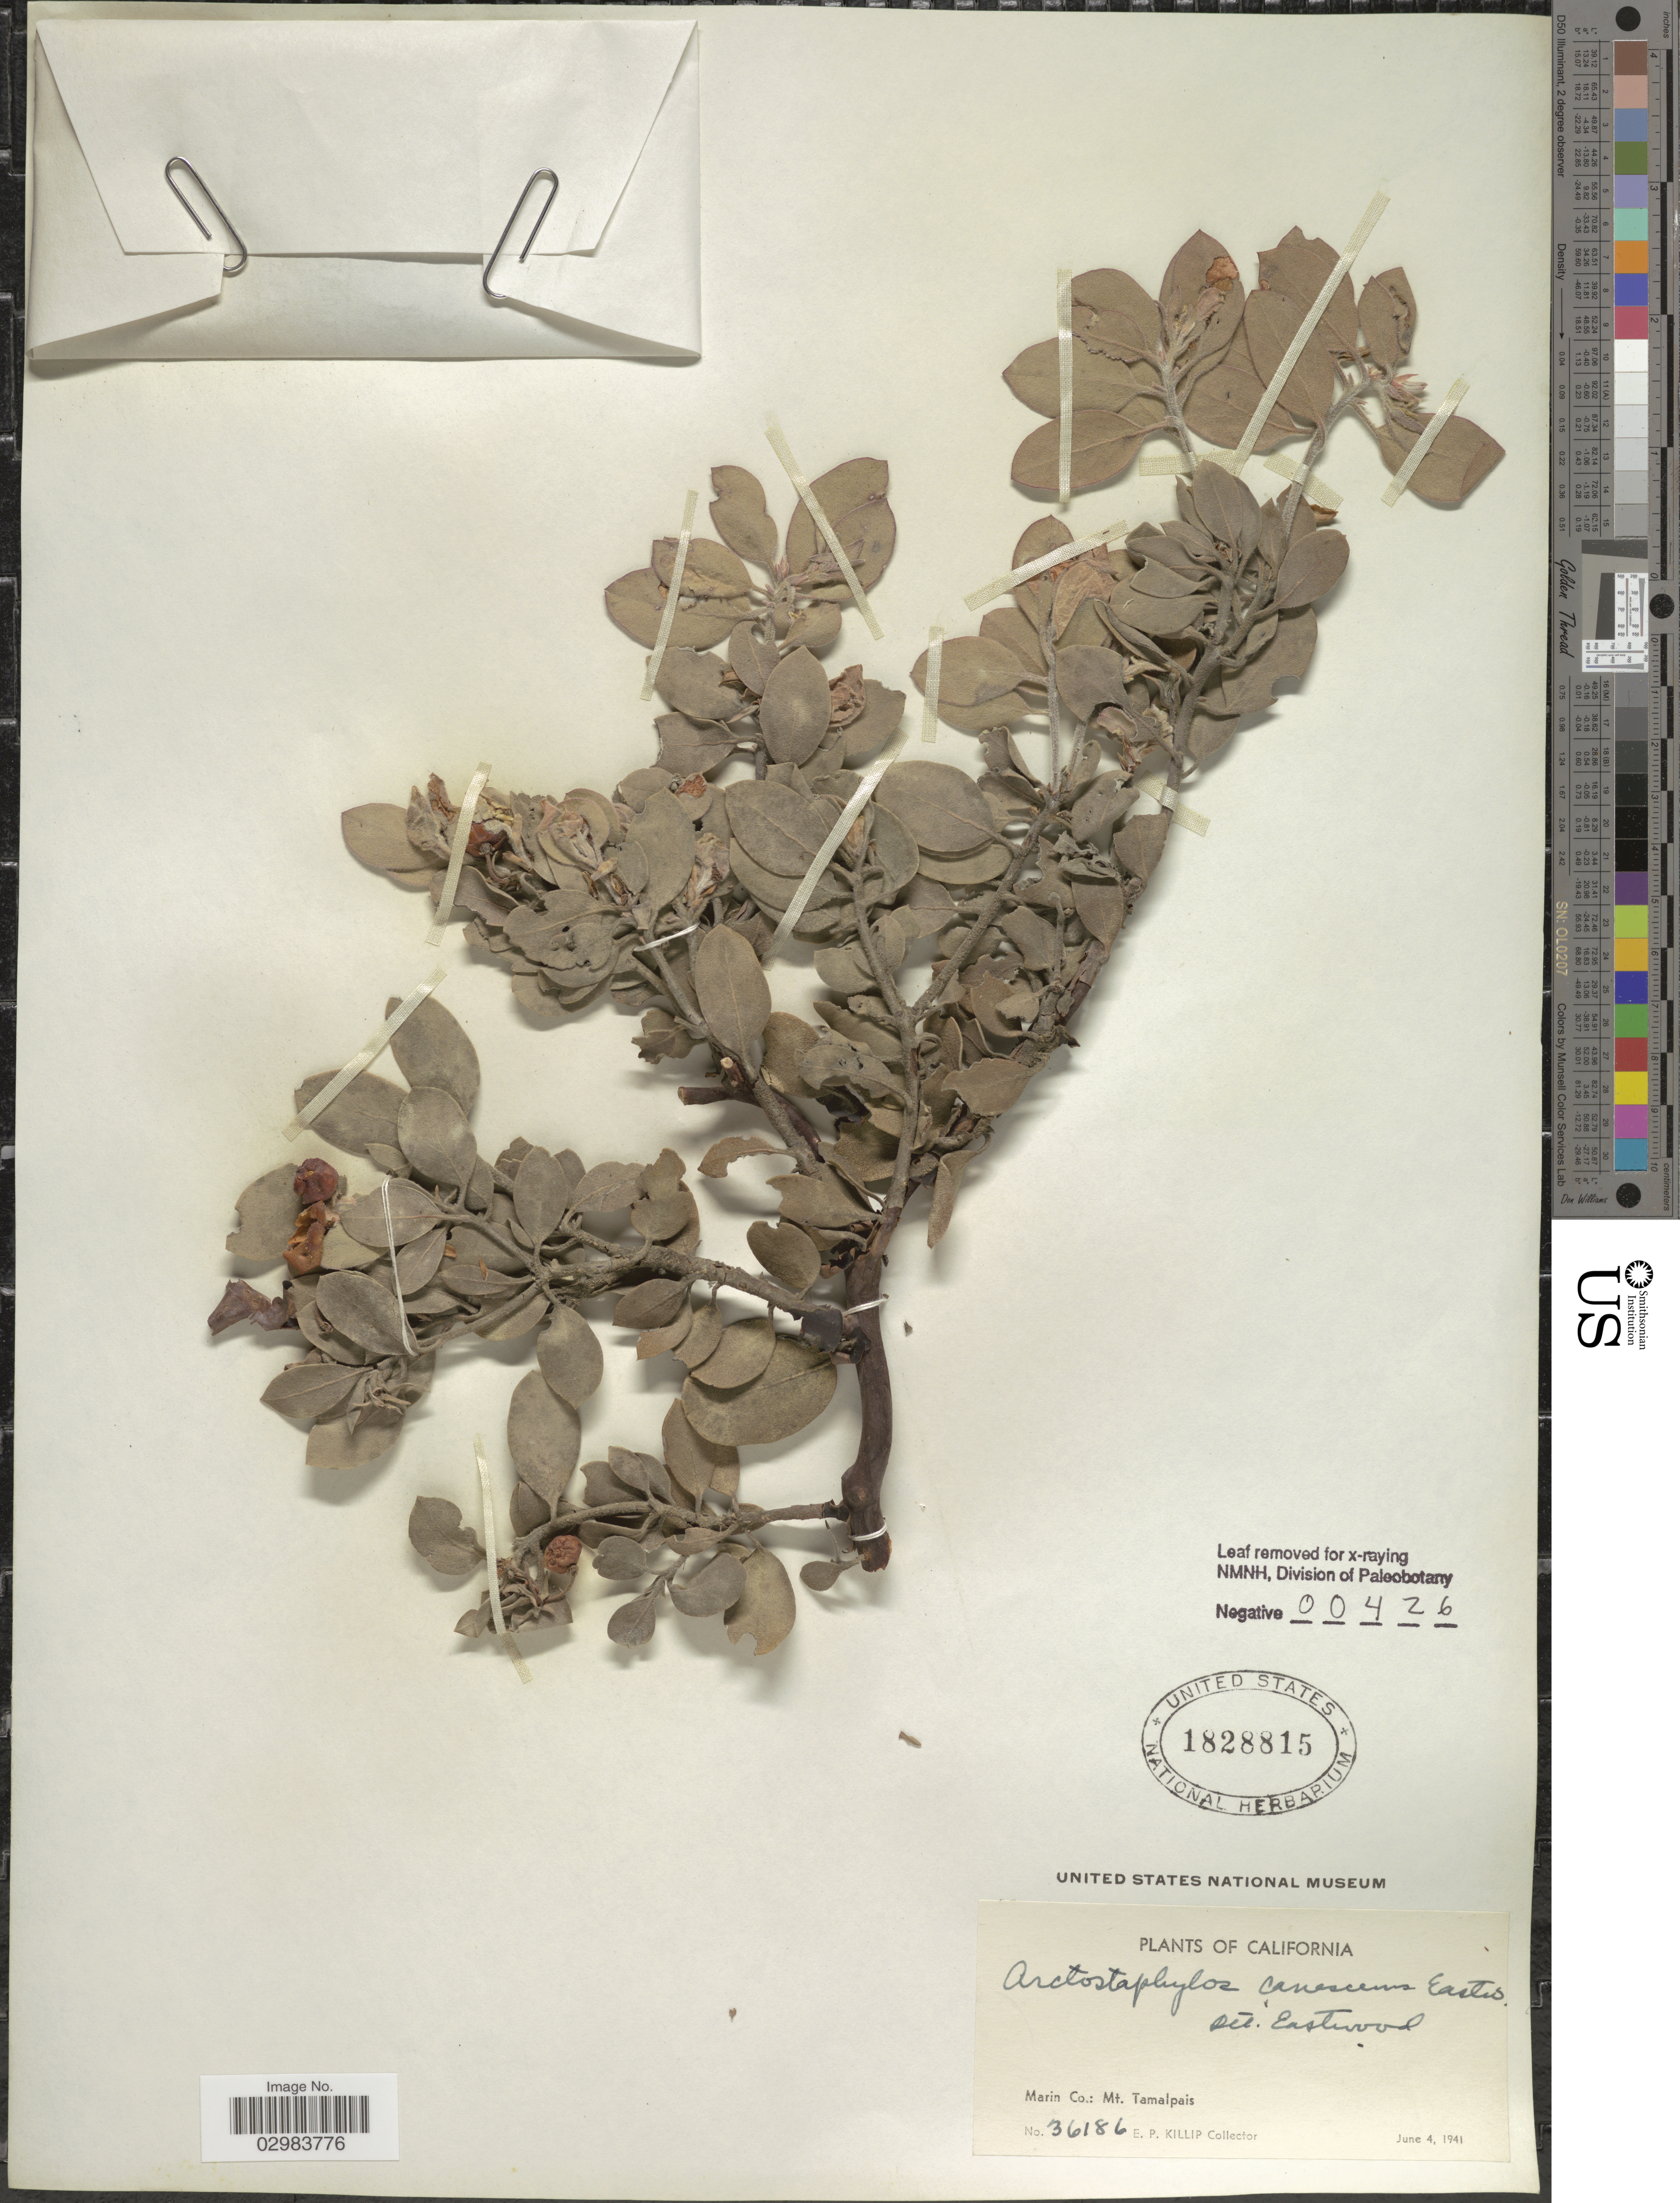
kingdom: Plantae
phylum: Tracheophyta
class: Magnoliopsida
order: Ericales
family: Ericaceae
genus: Arctostaphylos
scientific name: Arctostaphylos canescens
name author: Eastw.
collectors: E. P. Killip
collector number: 36186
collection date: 1941-06-04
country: United States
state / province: California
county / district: Marin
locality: Marin Co.: Mt. Tamalpais.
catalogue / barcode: US 1828815